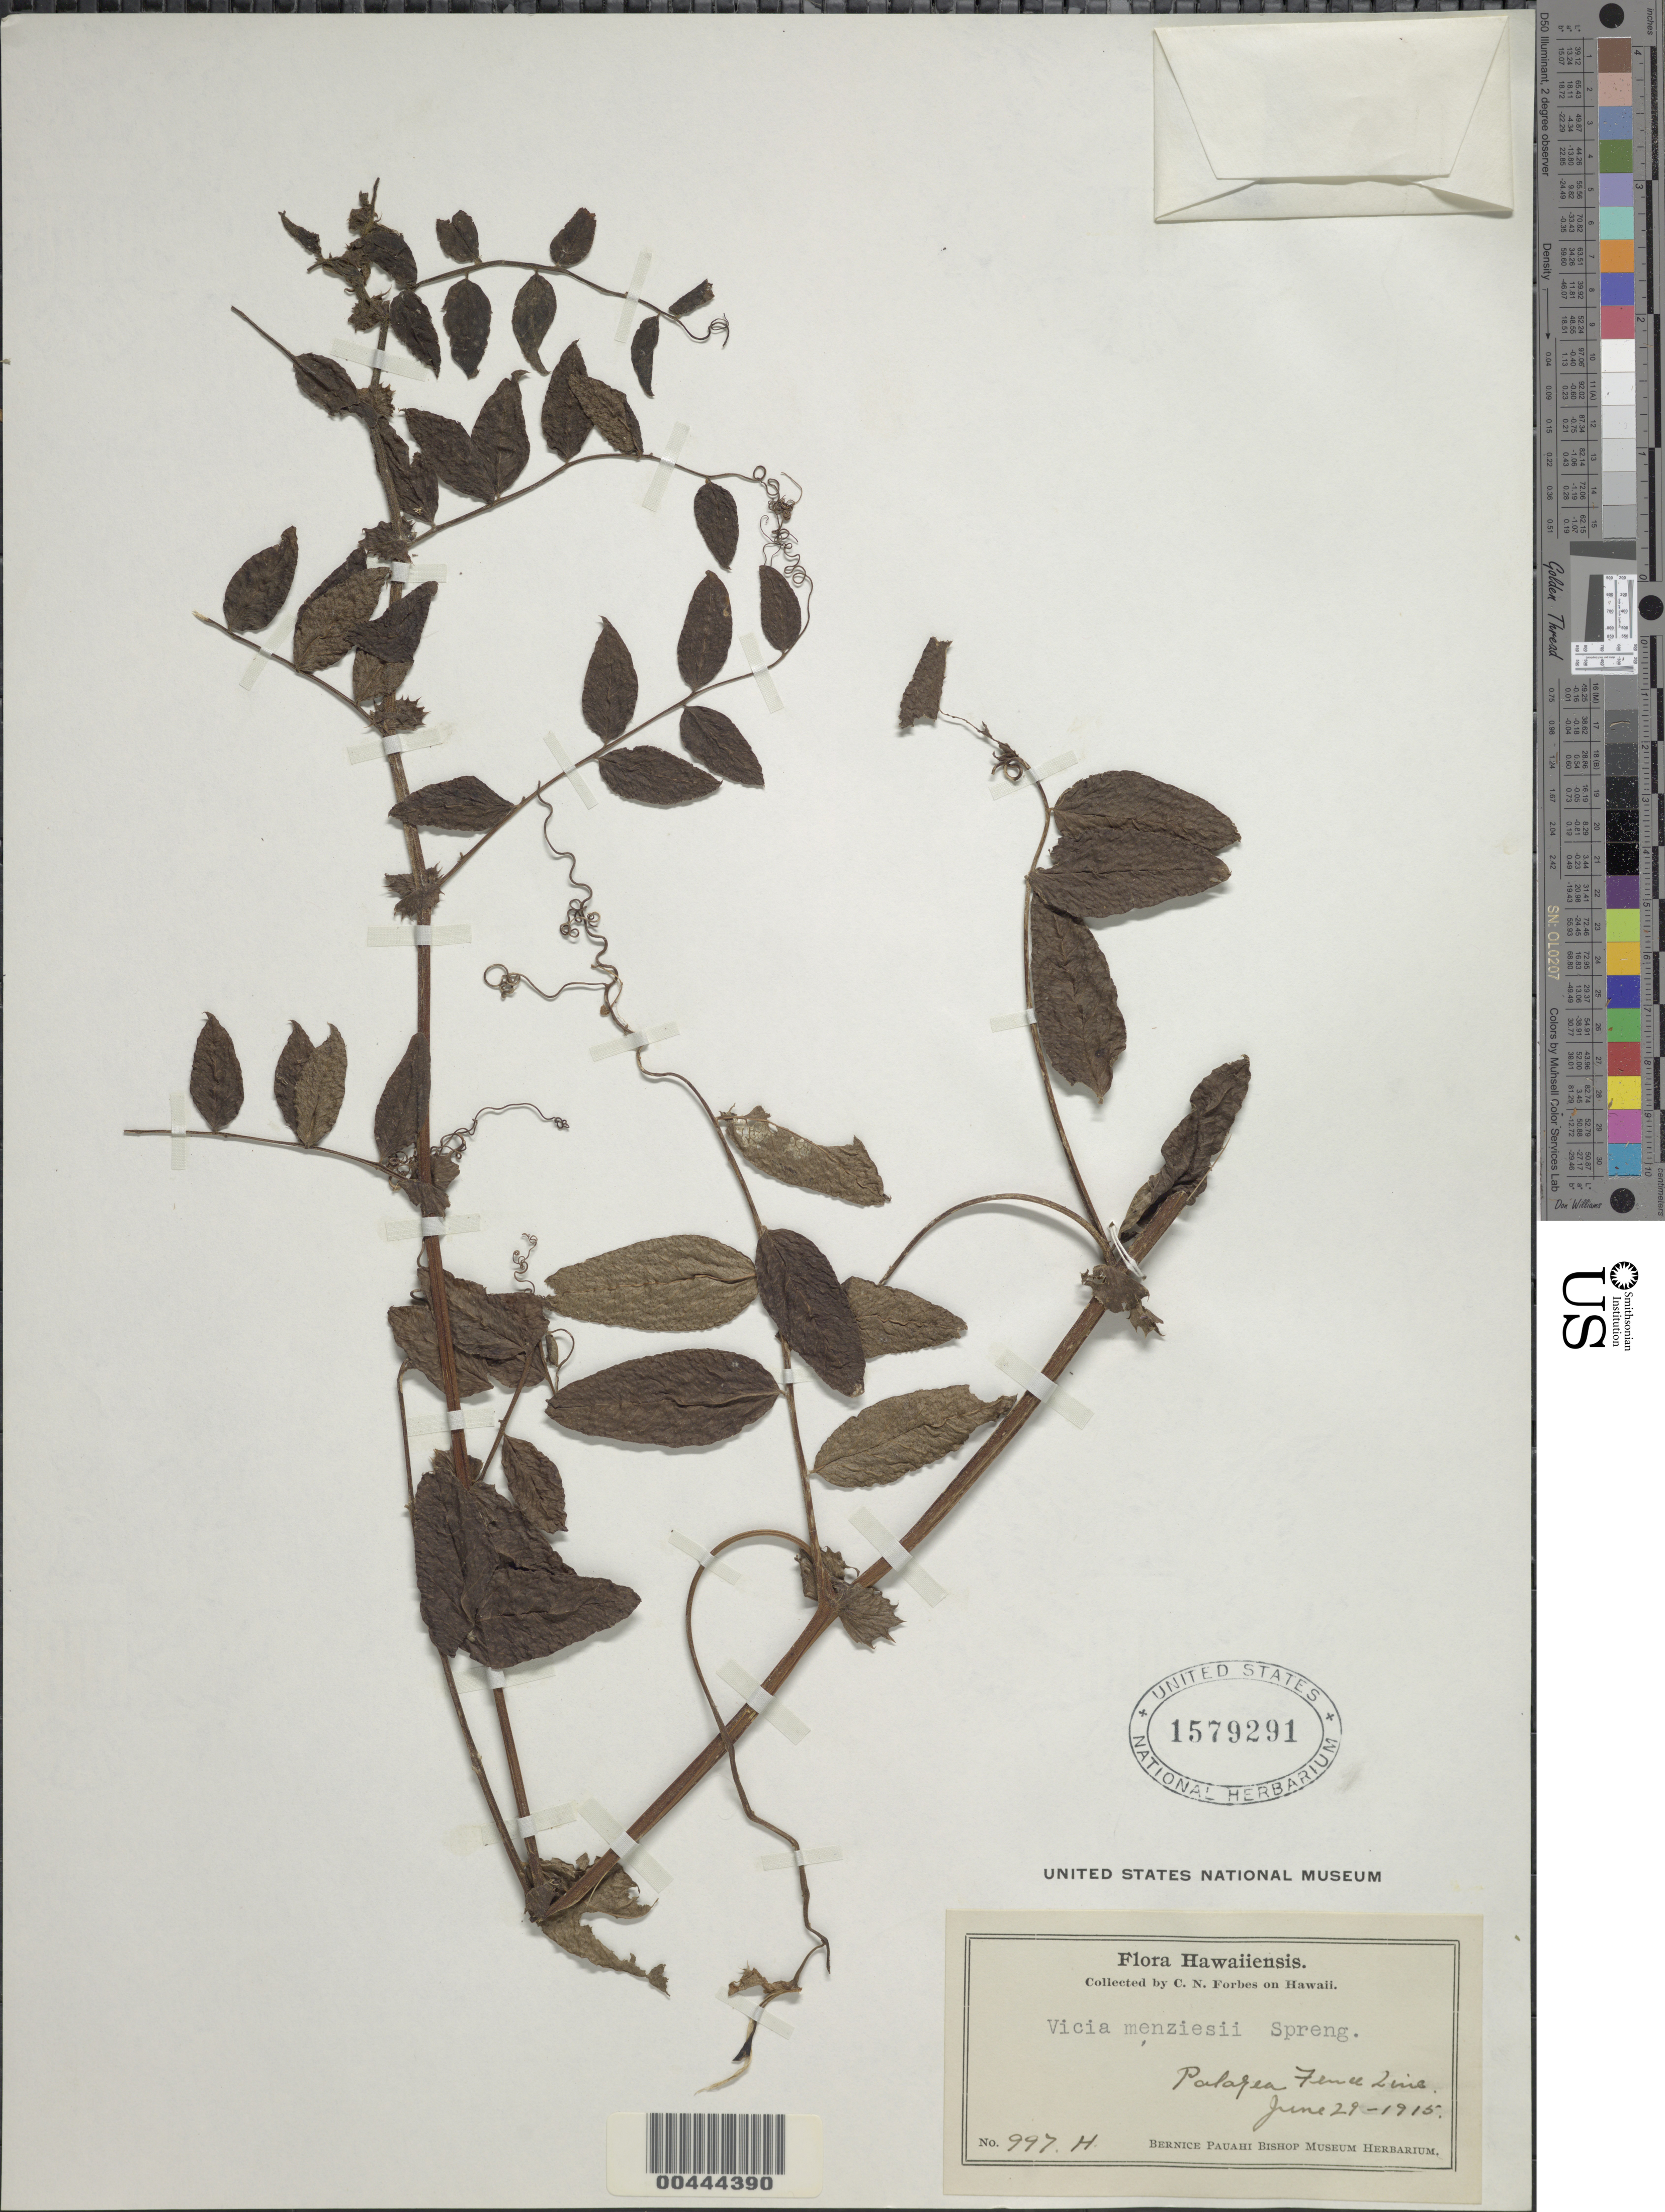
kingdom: Plantae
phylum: Tracheophyta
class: Magnoliopsida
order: Fabales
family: Fabaceae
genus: Vicia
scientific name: Vicia menziesii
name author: Spreng.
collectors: C. N. Forbes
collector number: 947.H.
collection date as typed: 29 Jun 1915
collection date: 1915-06-29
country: United States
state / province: Hawaii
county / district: Hawaii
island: Hawaii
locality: Palakea Fence Line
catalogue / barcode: US 1579291